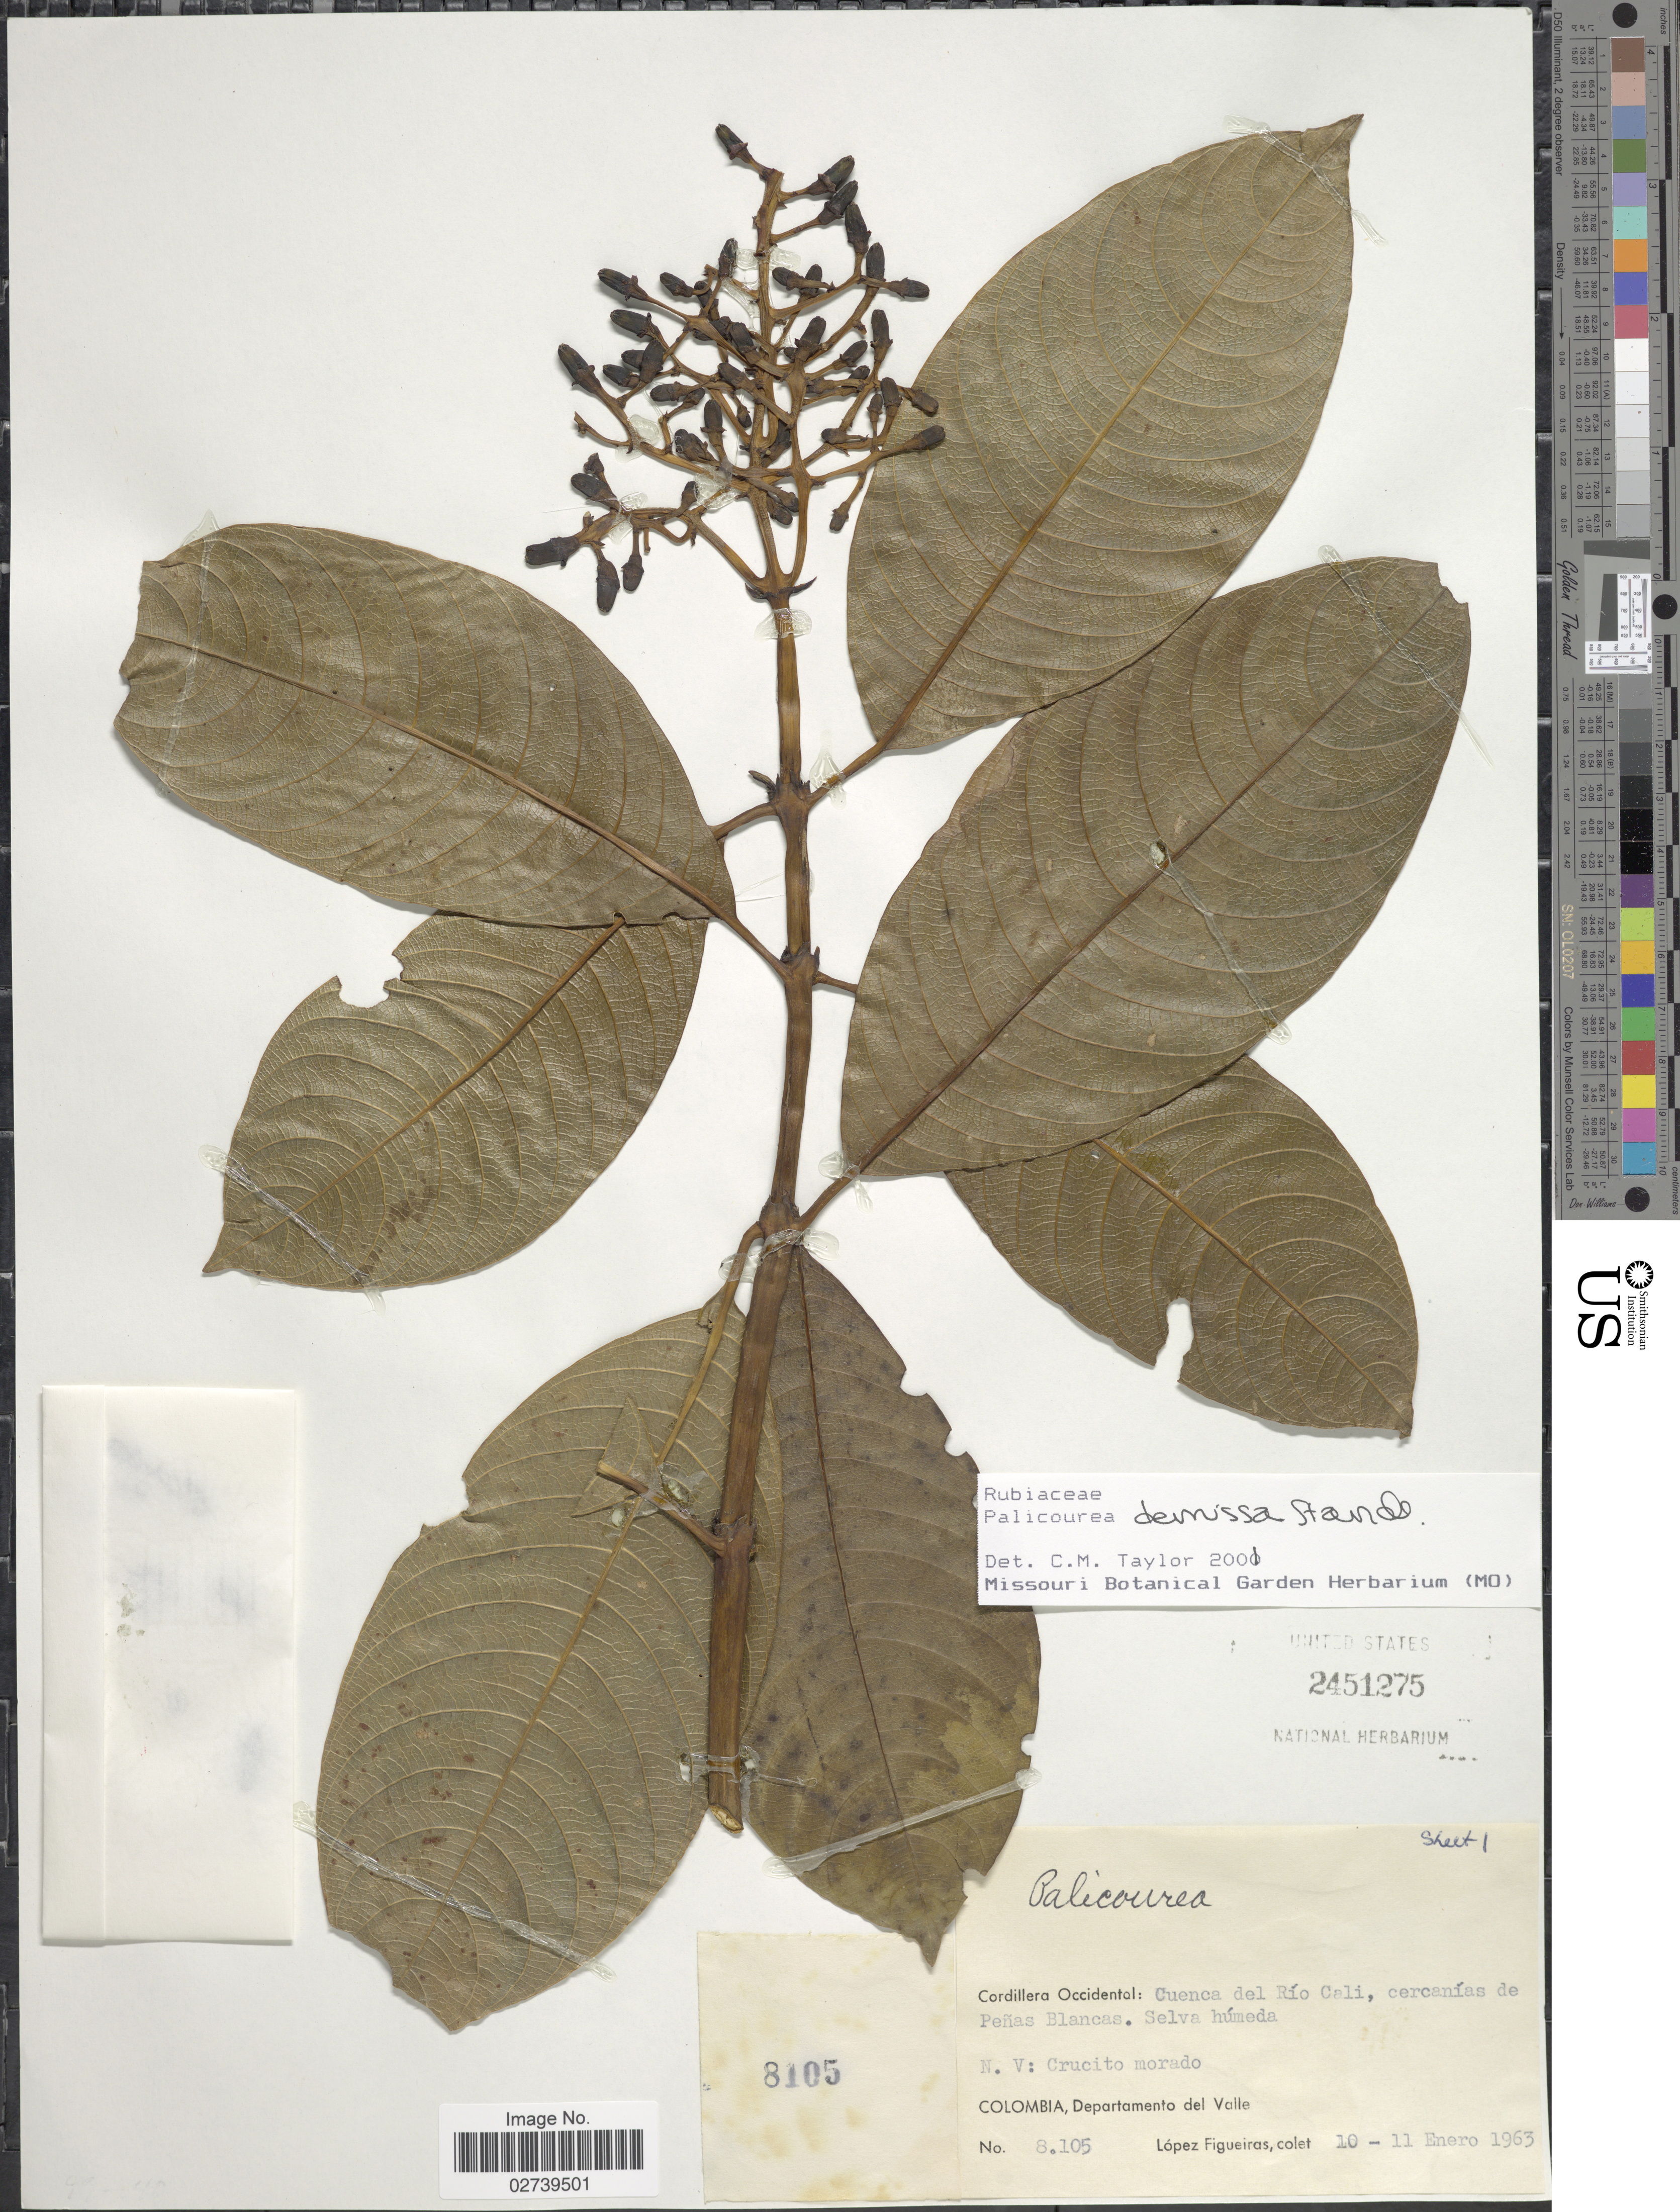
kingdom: Plantae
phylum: Tracheophyta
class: Magnoliopsida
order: Gentianales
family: Rubiaceae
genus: Palicourea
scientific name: Palicourea demissa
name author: Standl.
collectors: M. López Figueiras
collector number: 8105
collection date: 1963-01-10/1963-01-11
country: Colombia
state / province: Valle del Cauca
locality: Cordillera Occidental: Cuenca del Rio Cali, cercanias de Penas Blancas, Departamento del Valle.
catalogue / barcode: US 2451275